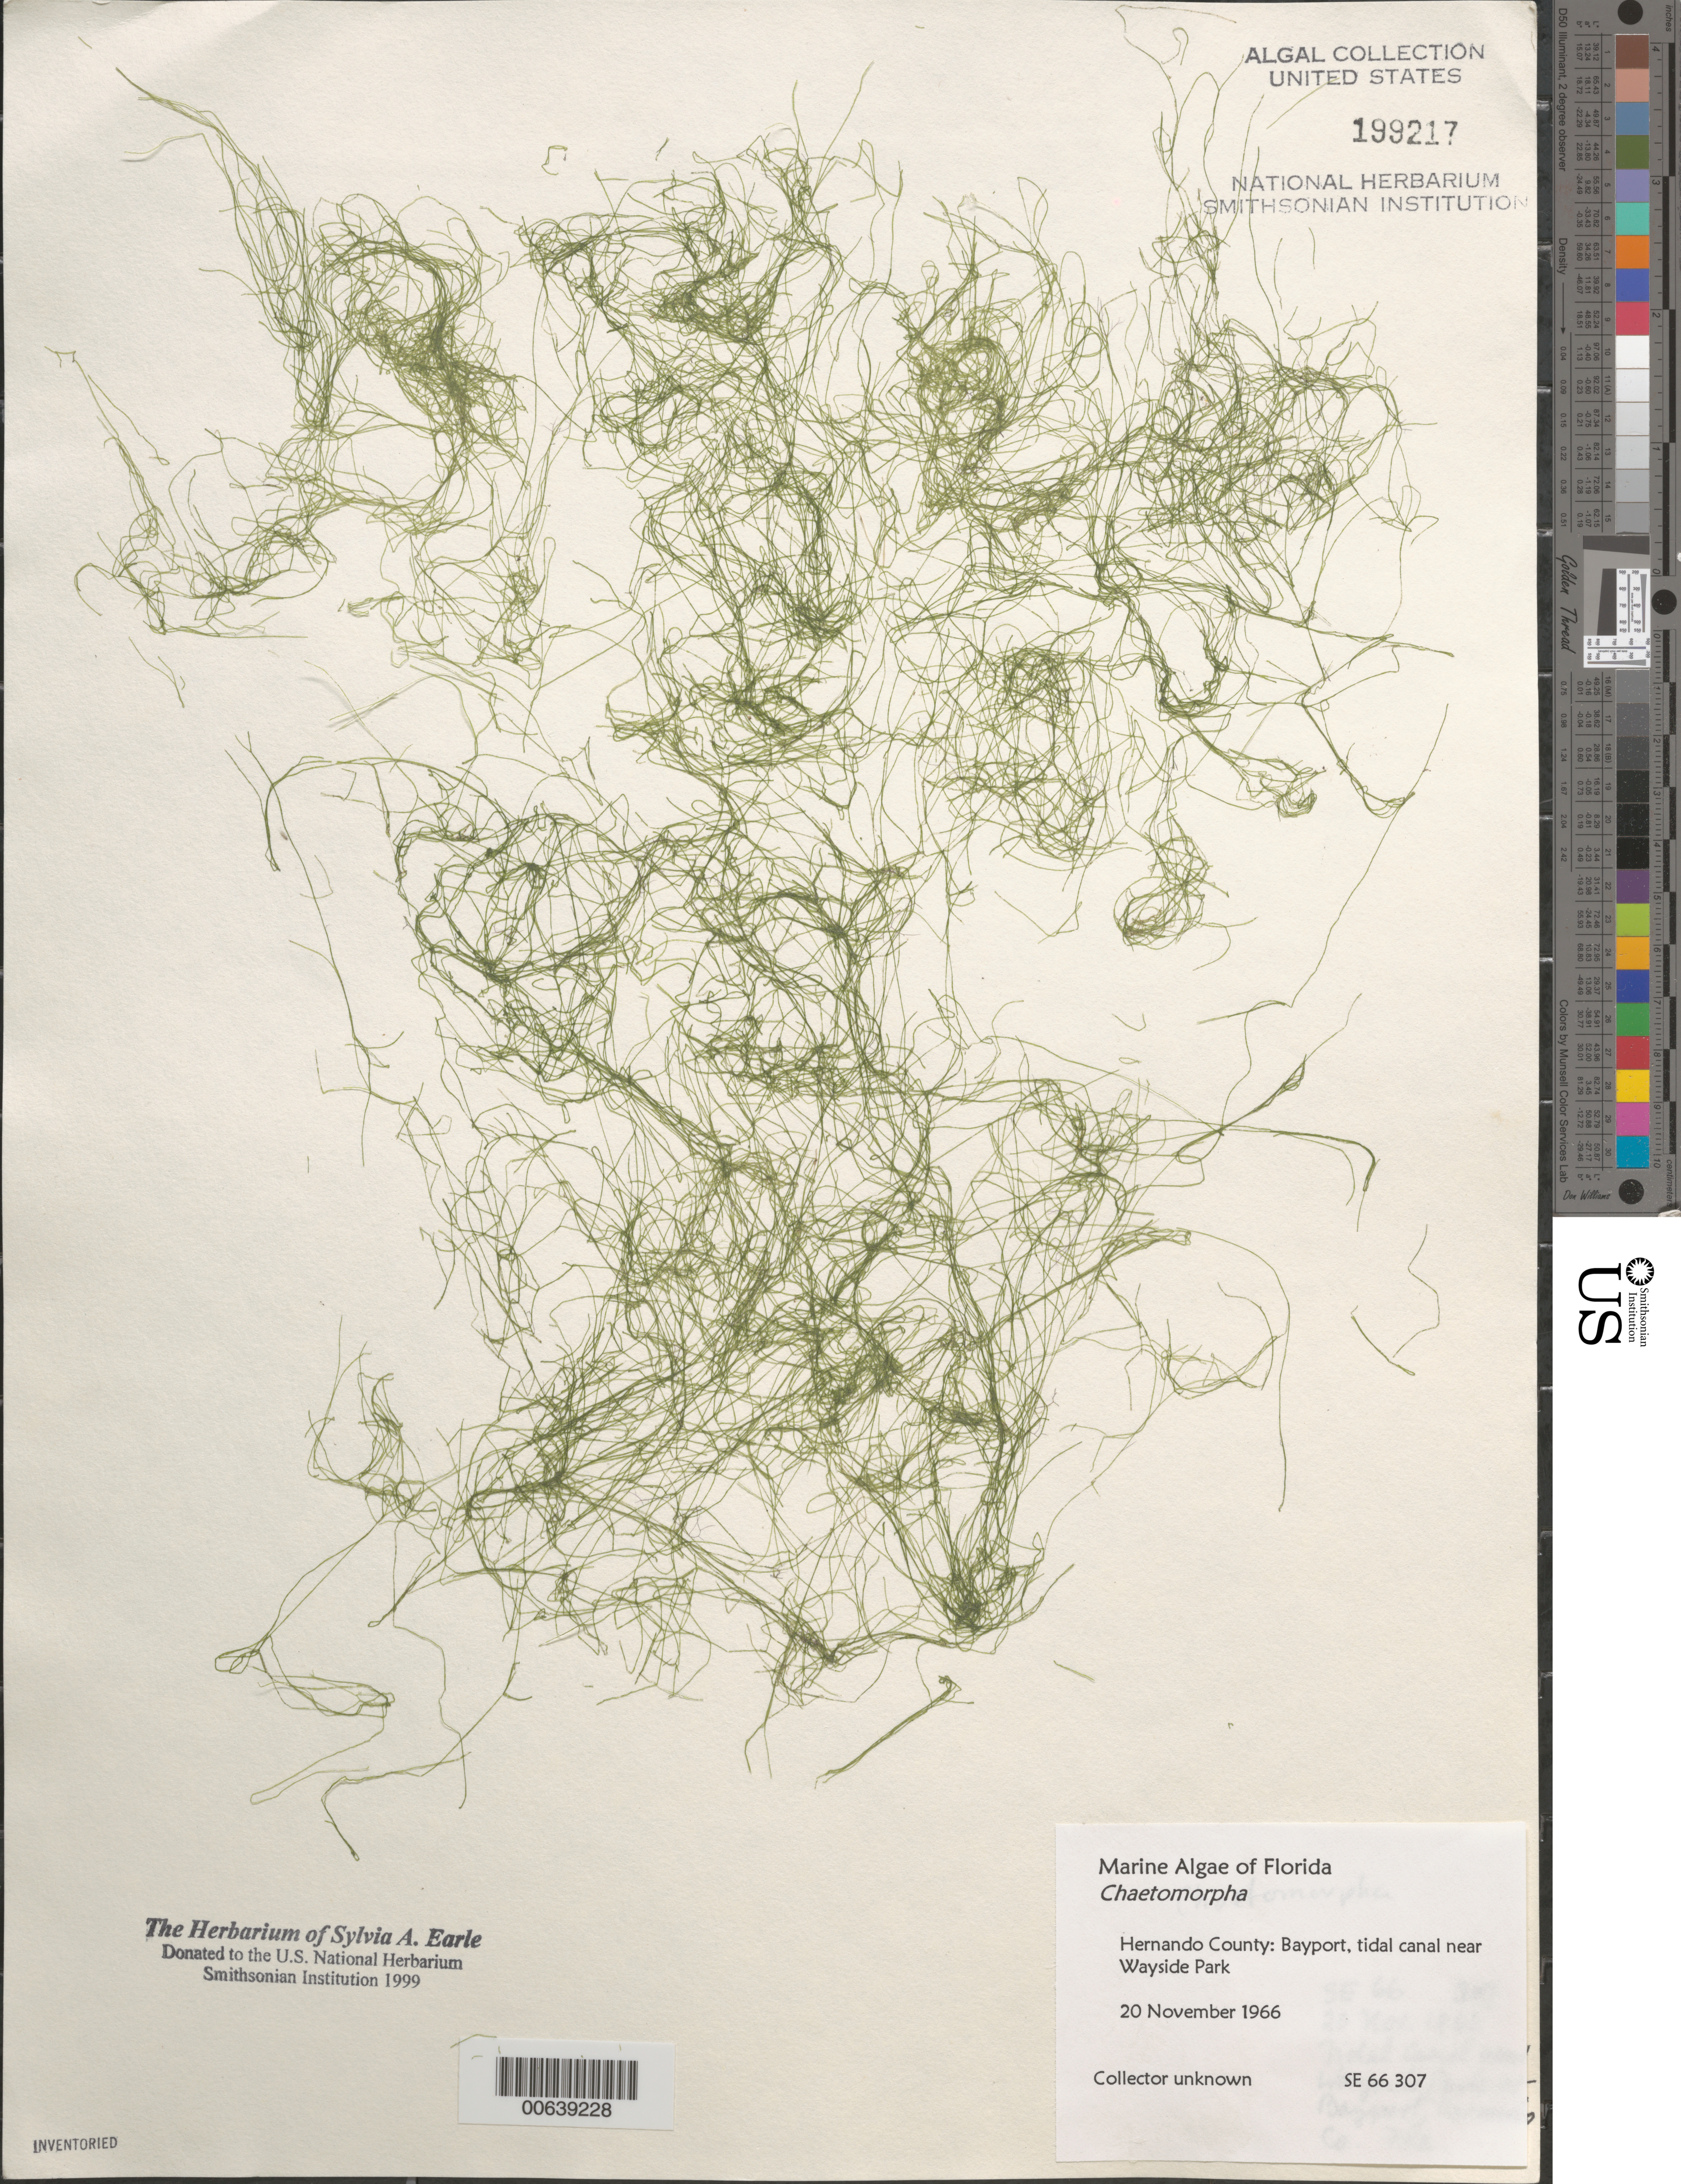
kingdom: Plantae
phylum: Chlorophyta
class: Ulvophyceae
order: Cladophorales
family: Cladophoraceae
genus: Chaetomorpha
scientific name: Chaetomorpha sp.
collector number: SE 66307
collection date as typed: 20 Nov 1966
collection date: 1966-11-20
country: United States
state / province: Florida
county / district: Hernando County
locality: Bayport, tidal canal near Wayside Park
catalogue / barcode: US 199217